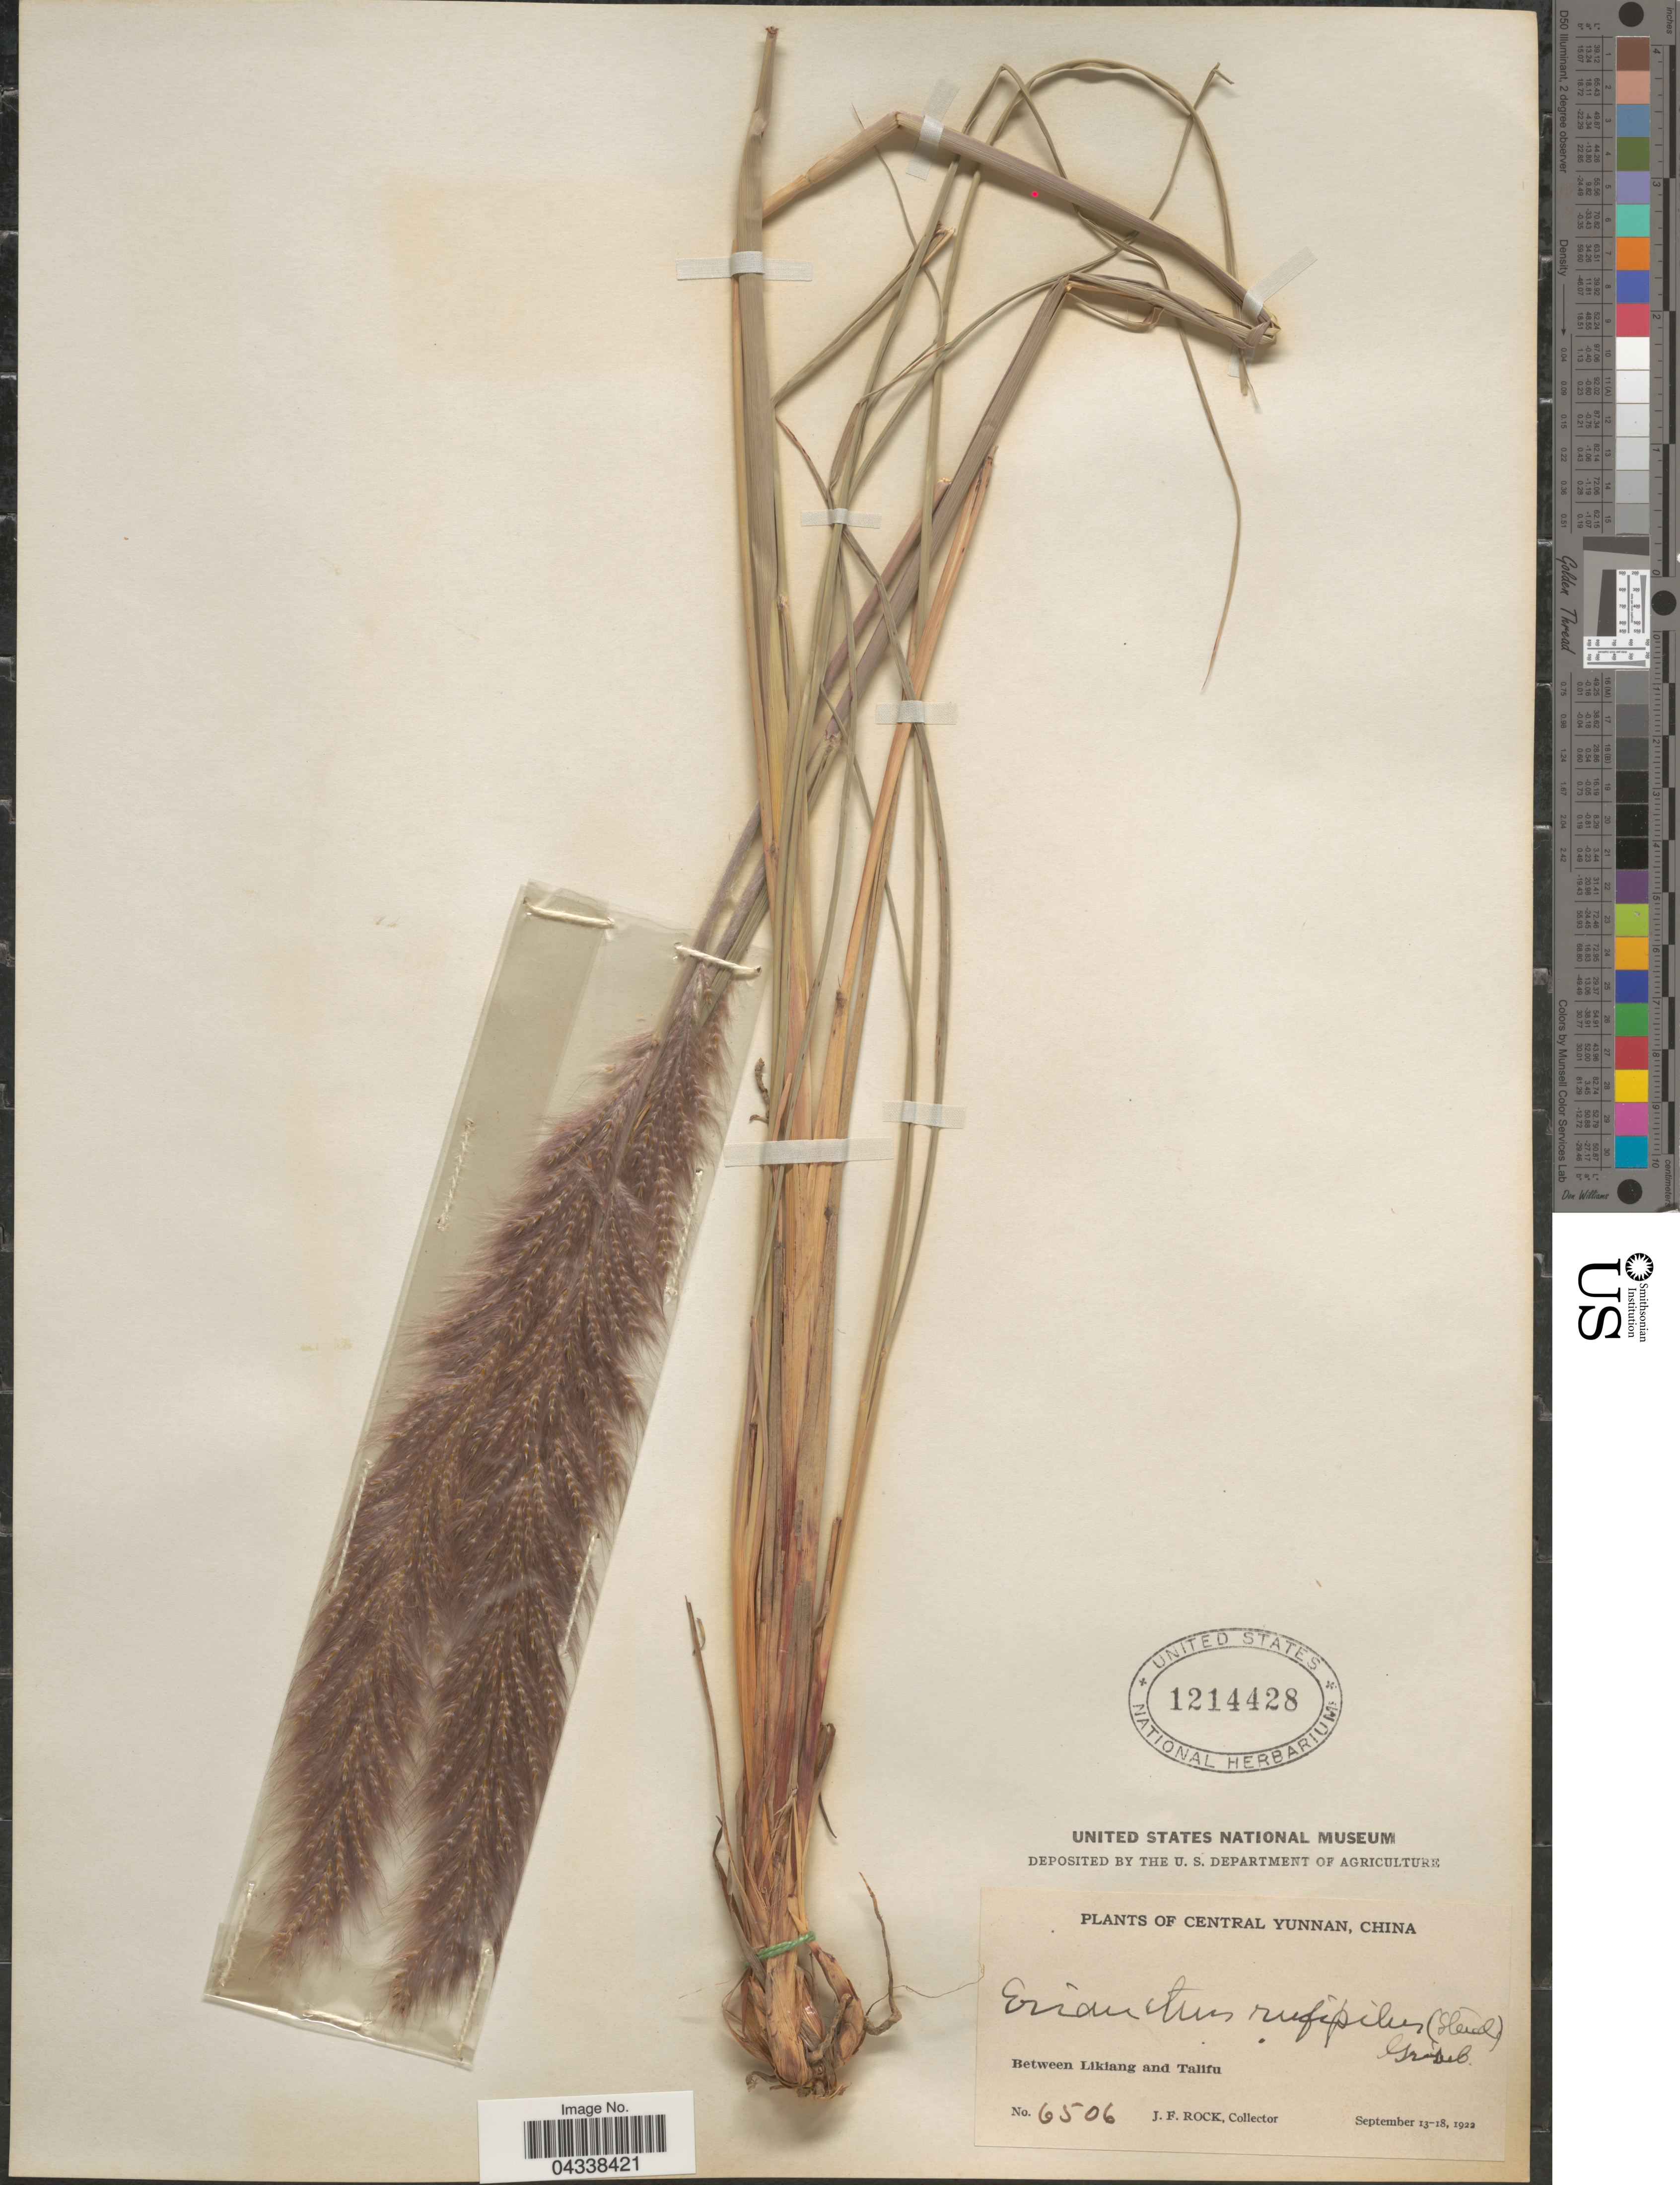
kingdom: Plantae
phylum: Tracheophyta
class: Liliopsida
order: Poales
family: Poaceae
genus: Saccharum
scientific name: Saccharum rufipilum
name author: Steud.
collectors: J. Rock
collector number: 6506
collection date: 1922-09-13/1922-09-18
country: China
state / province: Yunnan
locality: Central Yunnan. Between Likiang and Talifu.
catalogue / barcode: US 1214428